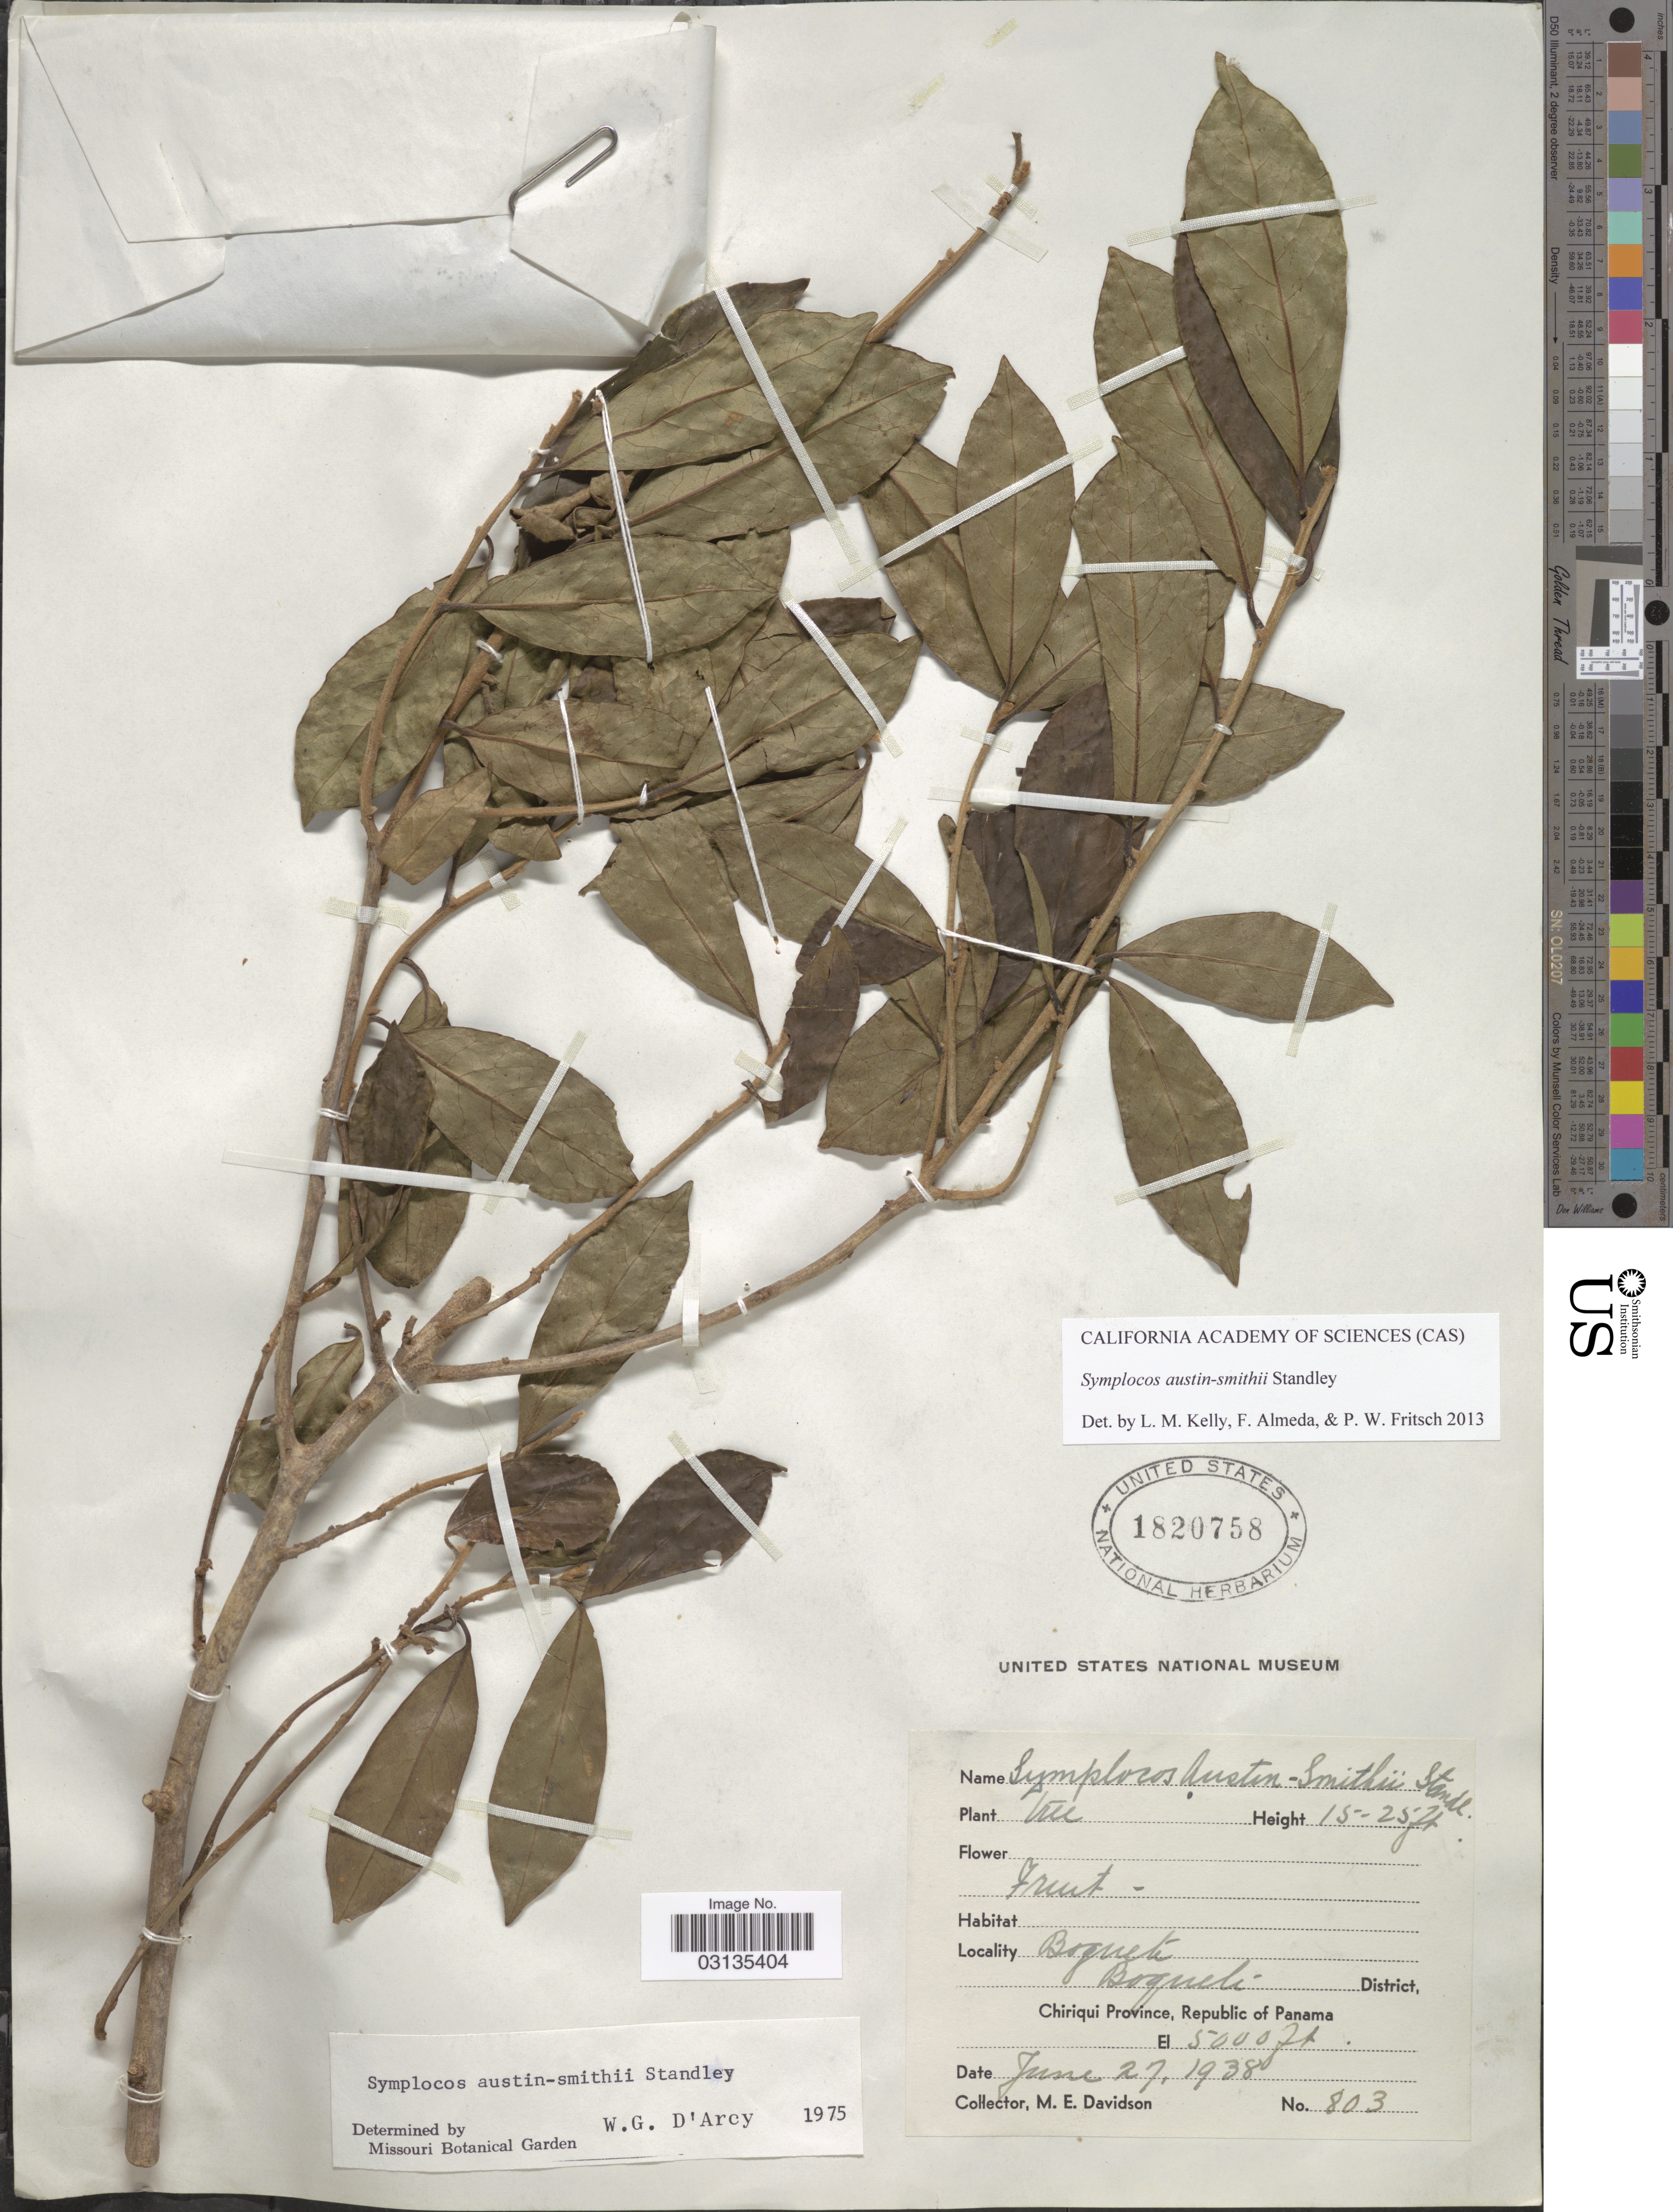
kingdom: Plantae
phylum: Tracheophyta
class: Magnoliopsida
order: Ericales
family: Symplocaceae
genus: Symplocos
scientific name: Symplocos austin-smithii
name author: Standl.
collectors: M. E. Davidson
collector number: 803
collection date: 1938-06-27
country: Panama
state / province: Chiriqui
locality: Boquete. Boquete District. Republic of Panama.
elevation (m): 1524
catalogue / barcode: US 1820758